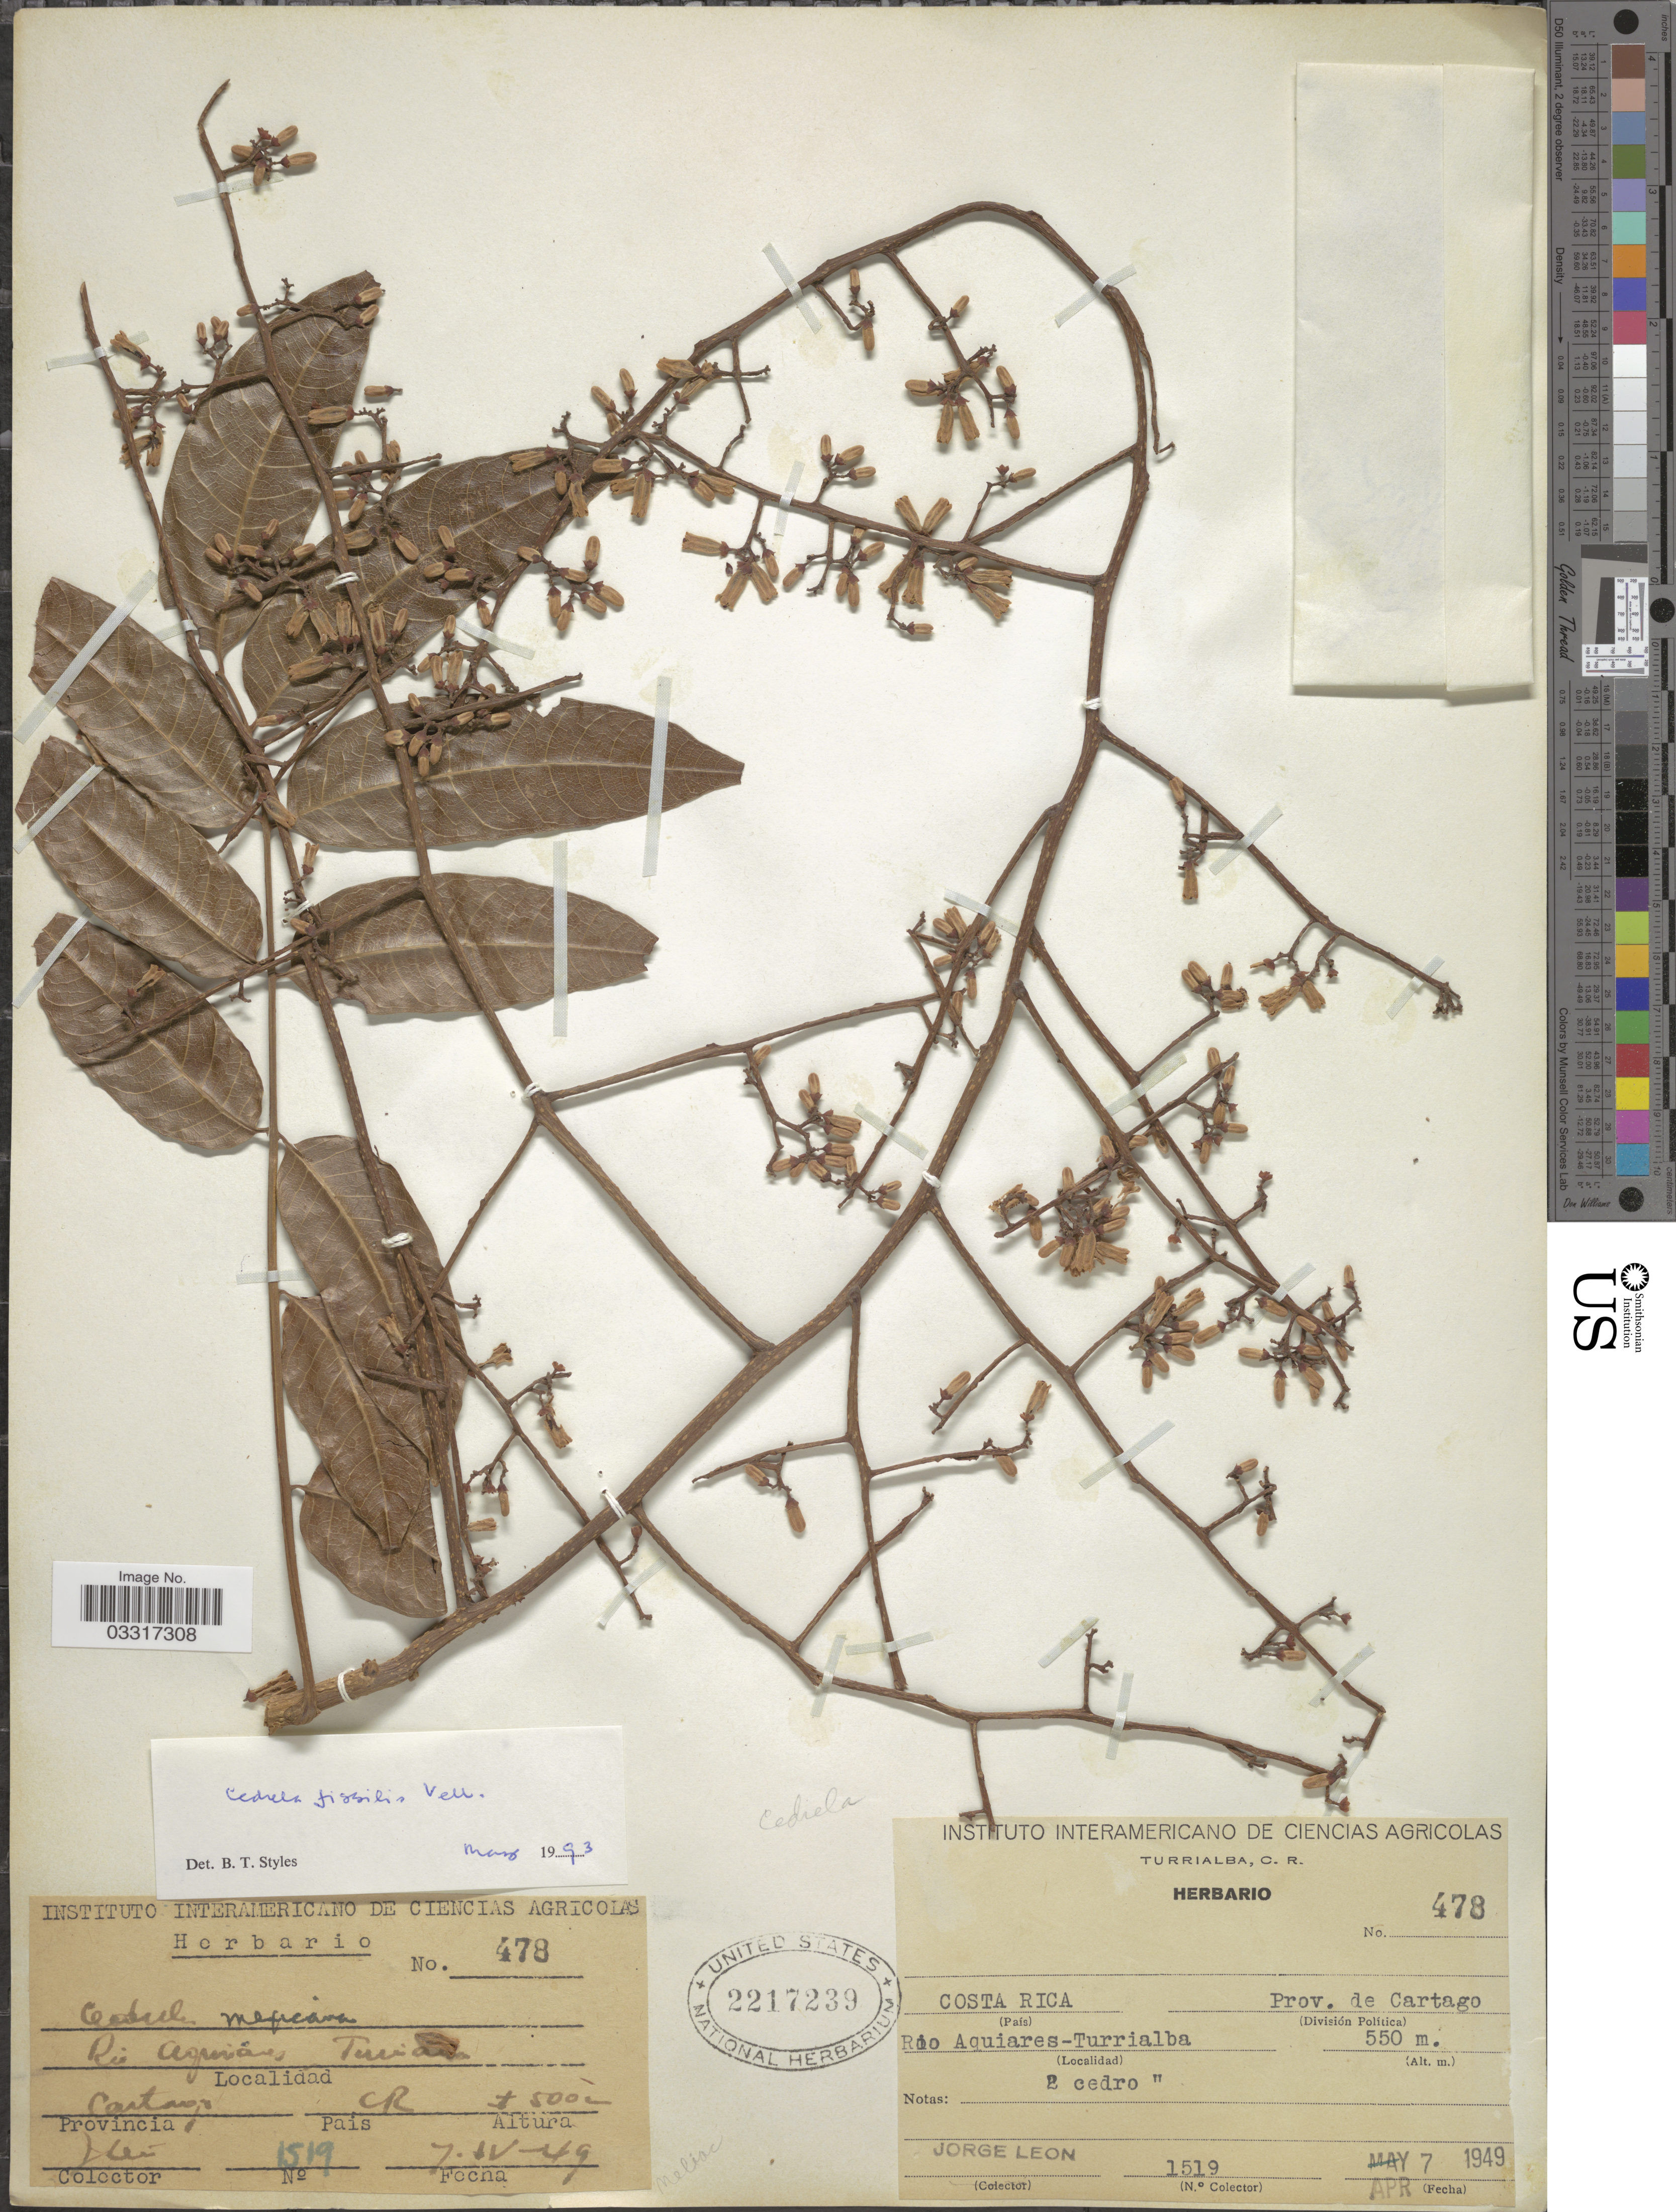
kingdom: Plantae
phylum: Tracheophyta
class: Magnoliopsida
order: Sapindales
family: Meliaceae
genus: Cedrela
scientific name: Cedrela fissilis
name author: Vell.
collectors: J. León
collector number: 1519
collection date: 1949-04-07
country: Costa Rica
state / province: Cartago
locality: Rio Aquiares-Turrialba.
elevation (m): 550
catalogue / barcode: US 2217239